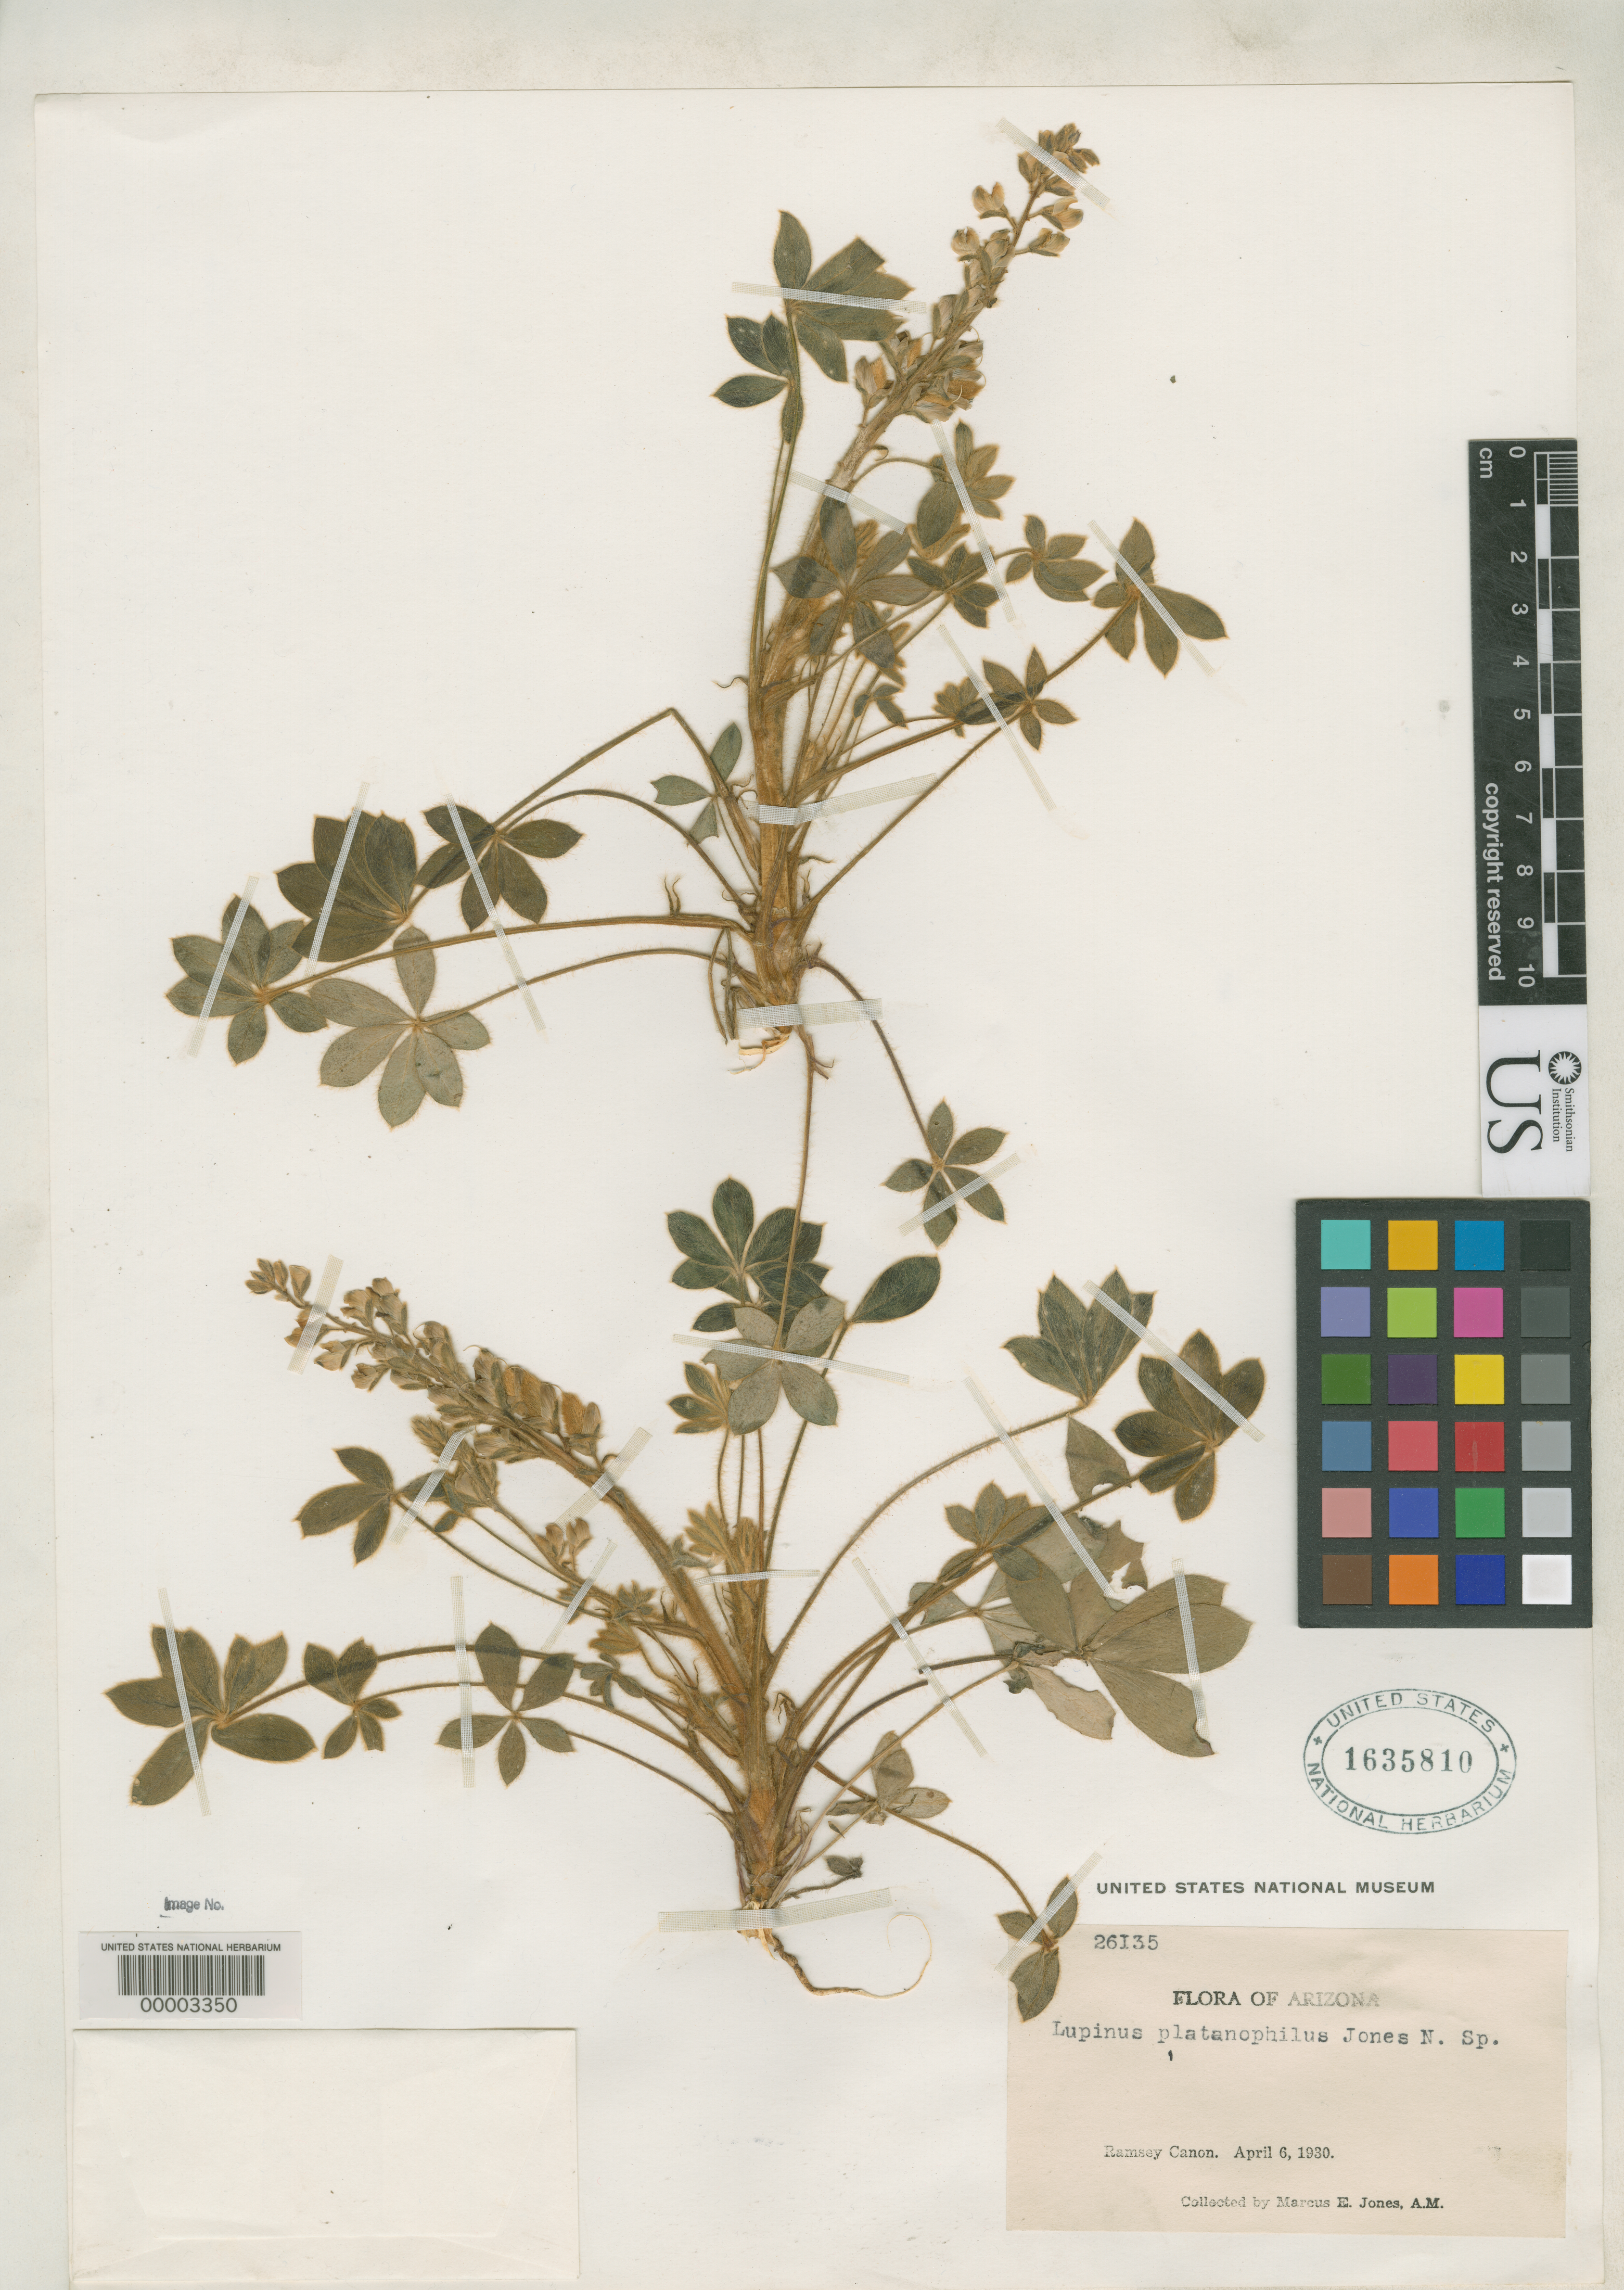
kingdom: Plantae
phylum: Tracheophyta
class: Magnoliopsida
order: Fabales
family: Fabaceae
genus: Lupinus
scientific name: Lupinus platanophilus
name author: M.E. Jones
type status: Isotype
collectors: M. E. Jones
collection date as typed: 06 Apr 1930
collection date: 1930-04-06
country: United States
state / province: Arizona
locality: Huachuca Mountains, Ramsey Canon.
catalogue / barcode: US 1635810